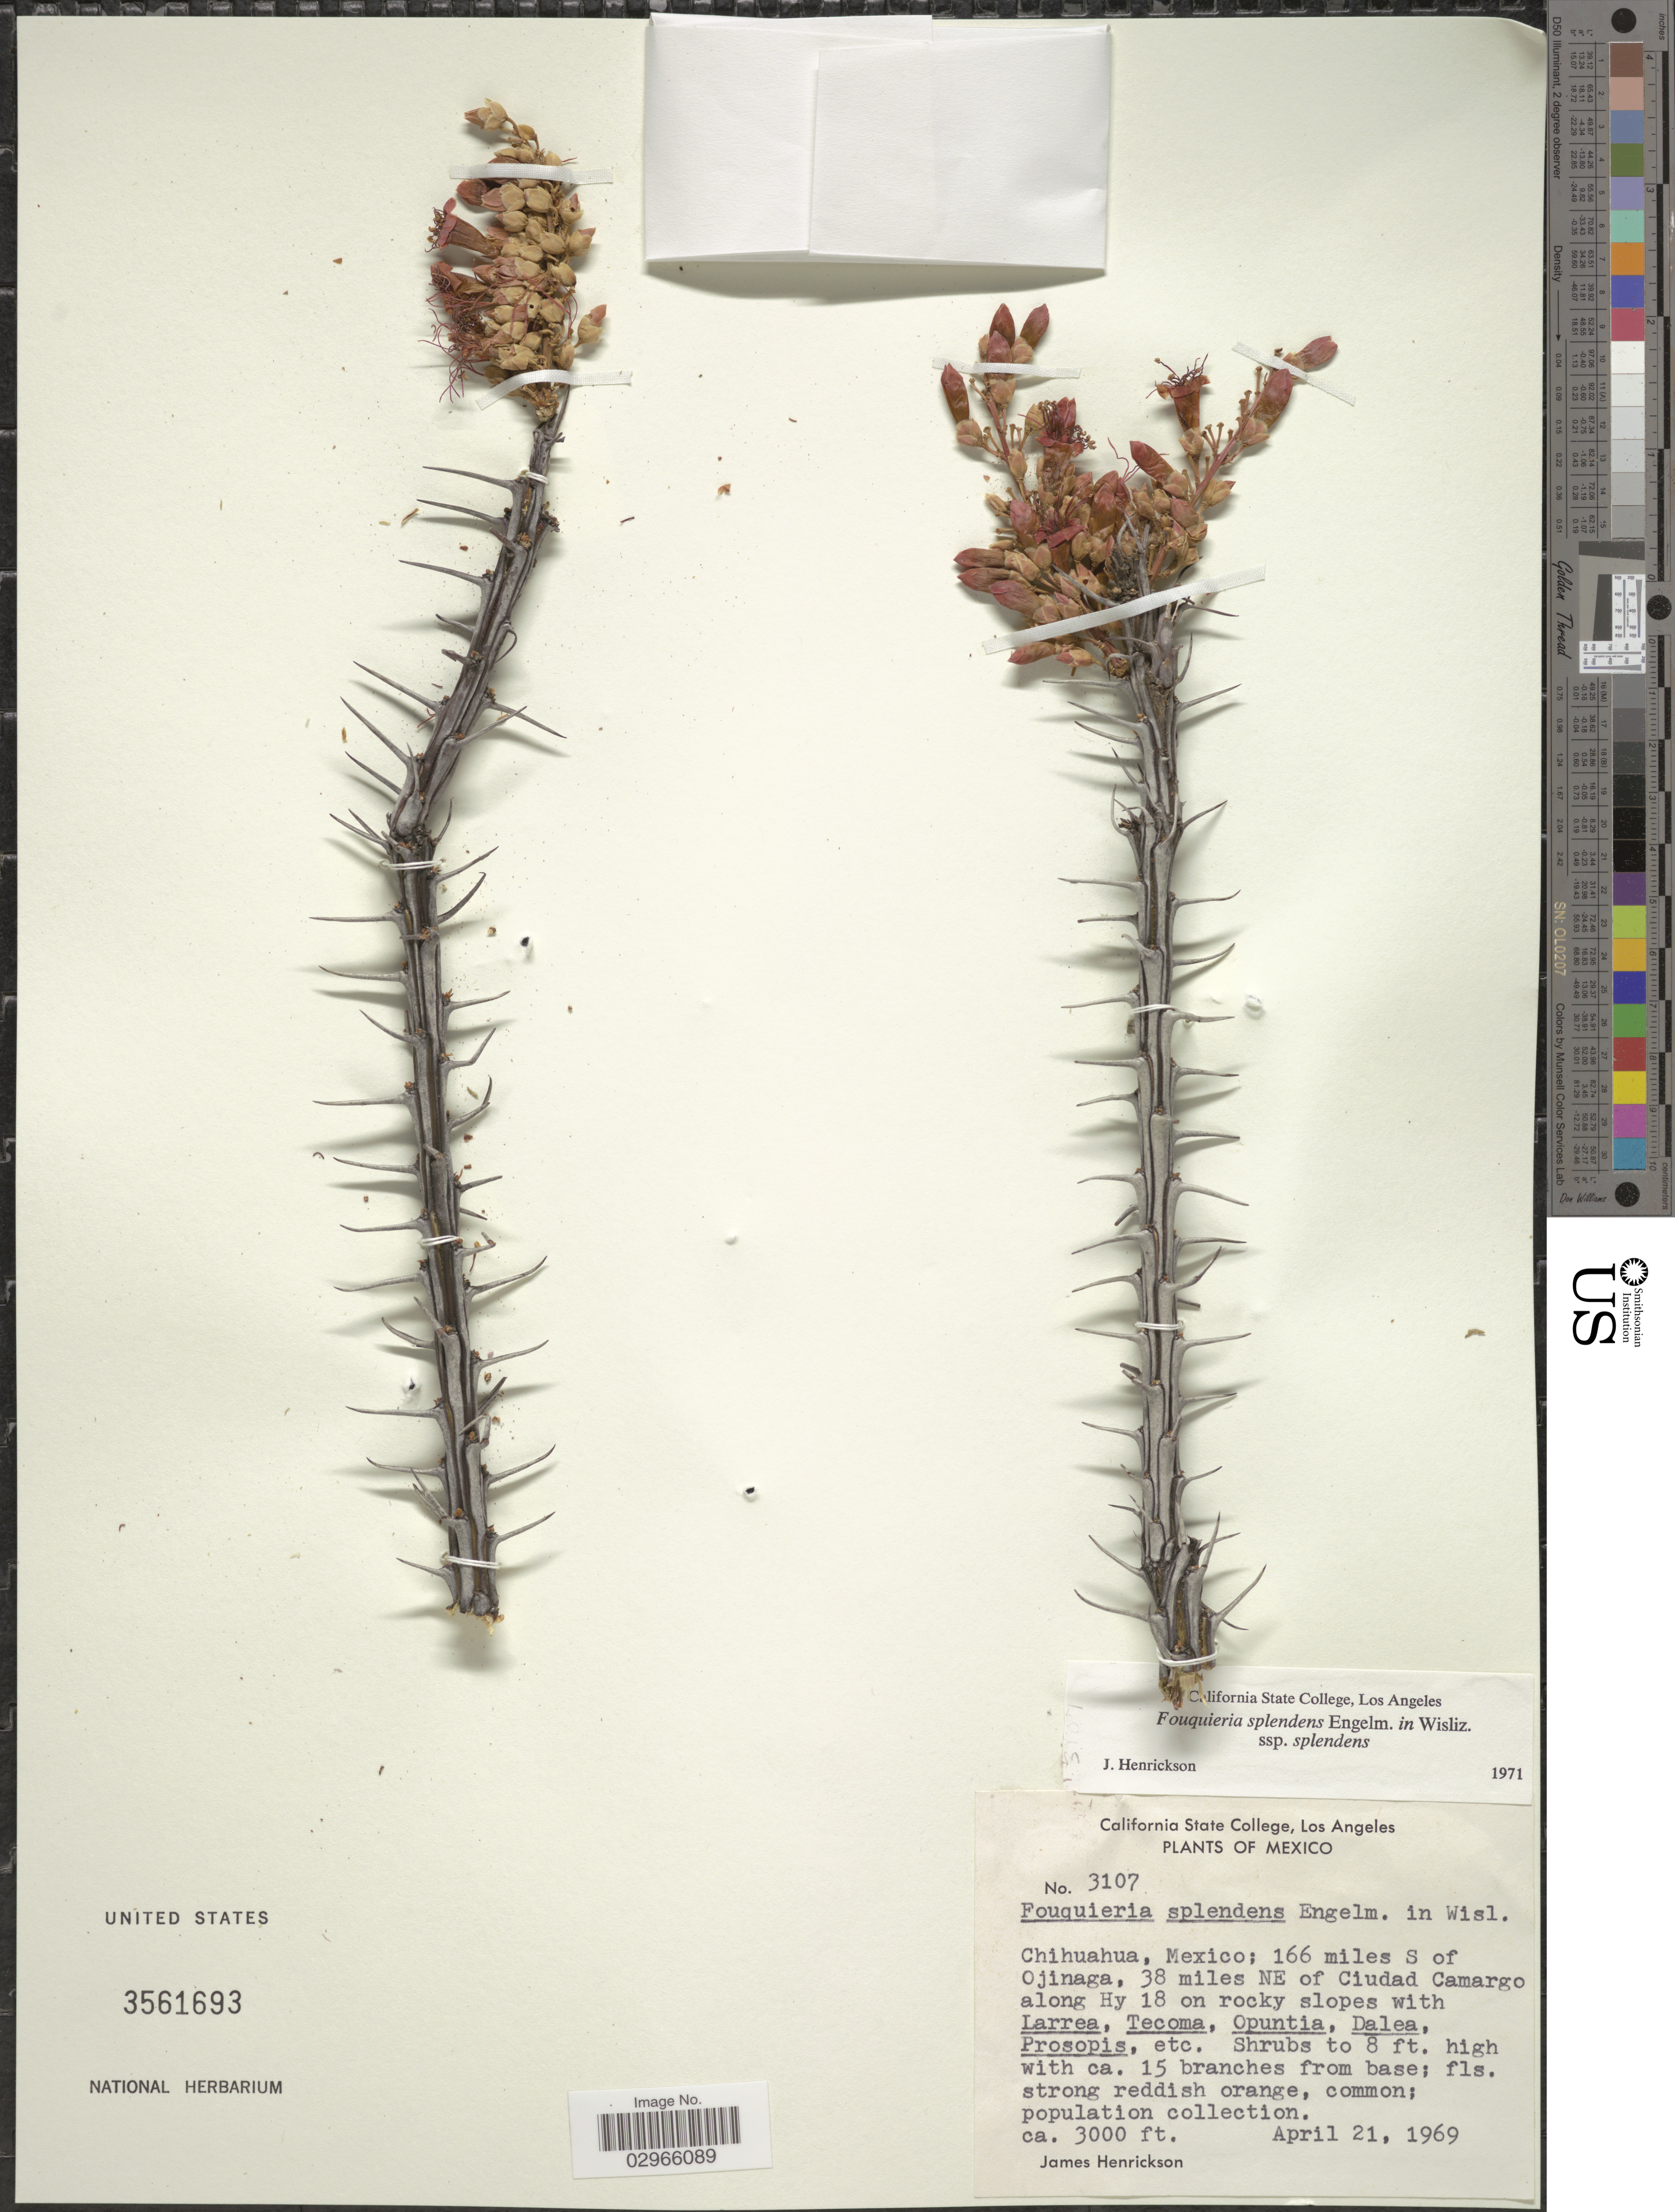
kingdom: Plantae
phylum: Tracheophyta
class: Magnoliopsida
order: Ericales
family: Fouquieriaceae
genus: Fouquieria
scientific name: Fouquieria splendens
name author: Engelm.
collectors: J. Henrickson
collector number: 3107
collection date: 1969-04-21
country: Mexico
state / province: Chihuahua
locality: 166 miles S of Ojinaga, 38 miles NE of Ciudad Camargo along Hy 18 on rocky slopes.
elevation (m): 914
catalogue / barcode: US 3561693